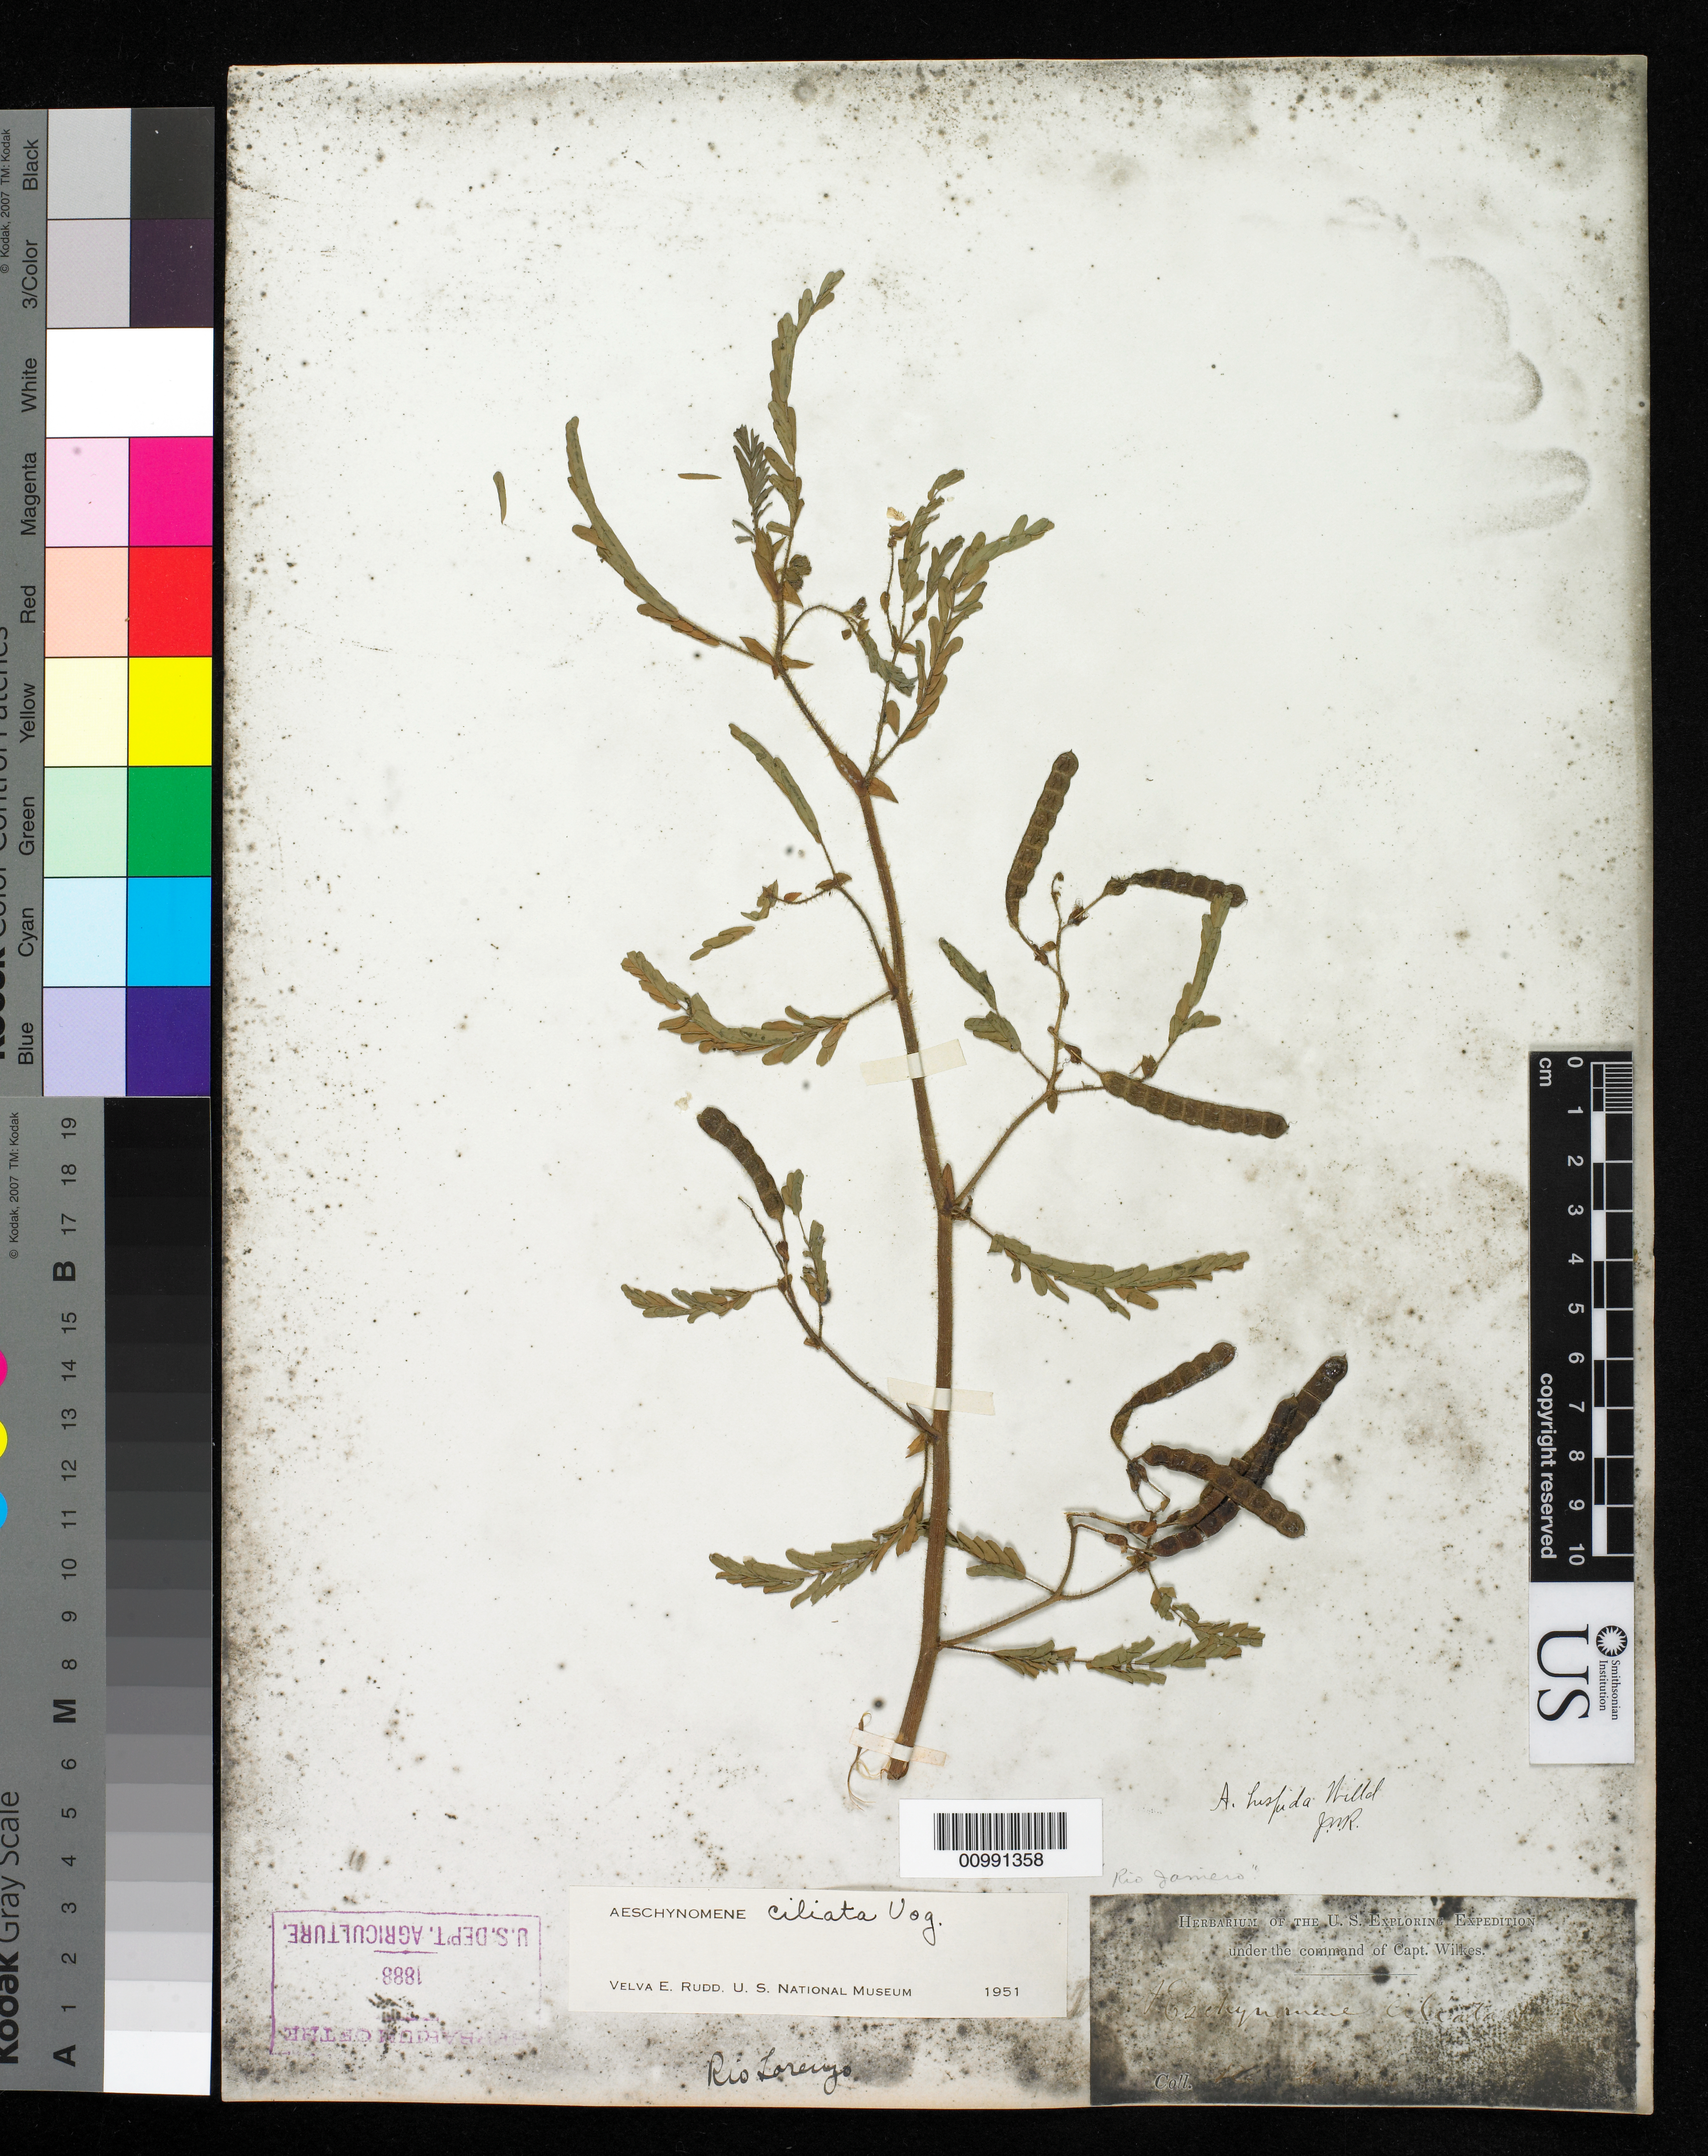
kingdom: Plantae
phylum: Tracheophyta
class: Magnoliopsida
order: Fabales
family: Fabaceae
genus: Aeschynomene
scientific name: Aeschynomene ciliata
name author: Vogel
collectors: Wilkes Explor. Exped.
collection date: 1838/1842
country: Brazil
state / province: Rio de Janeiro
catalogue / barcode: US 98505